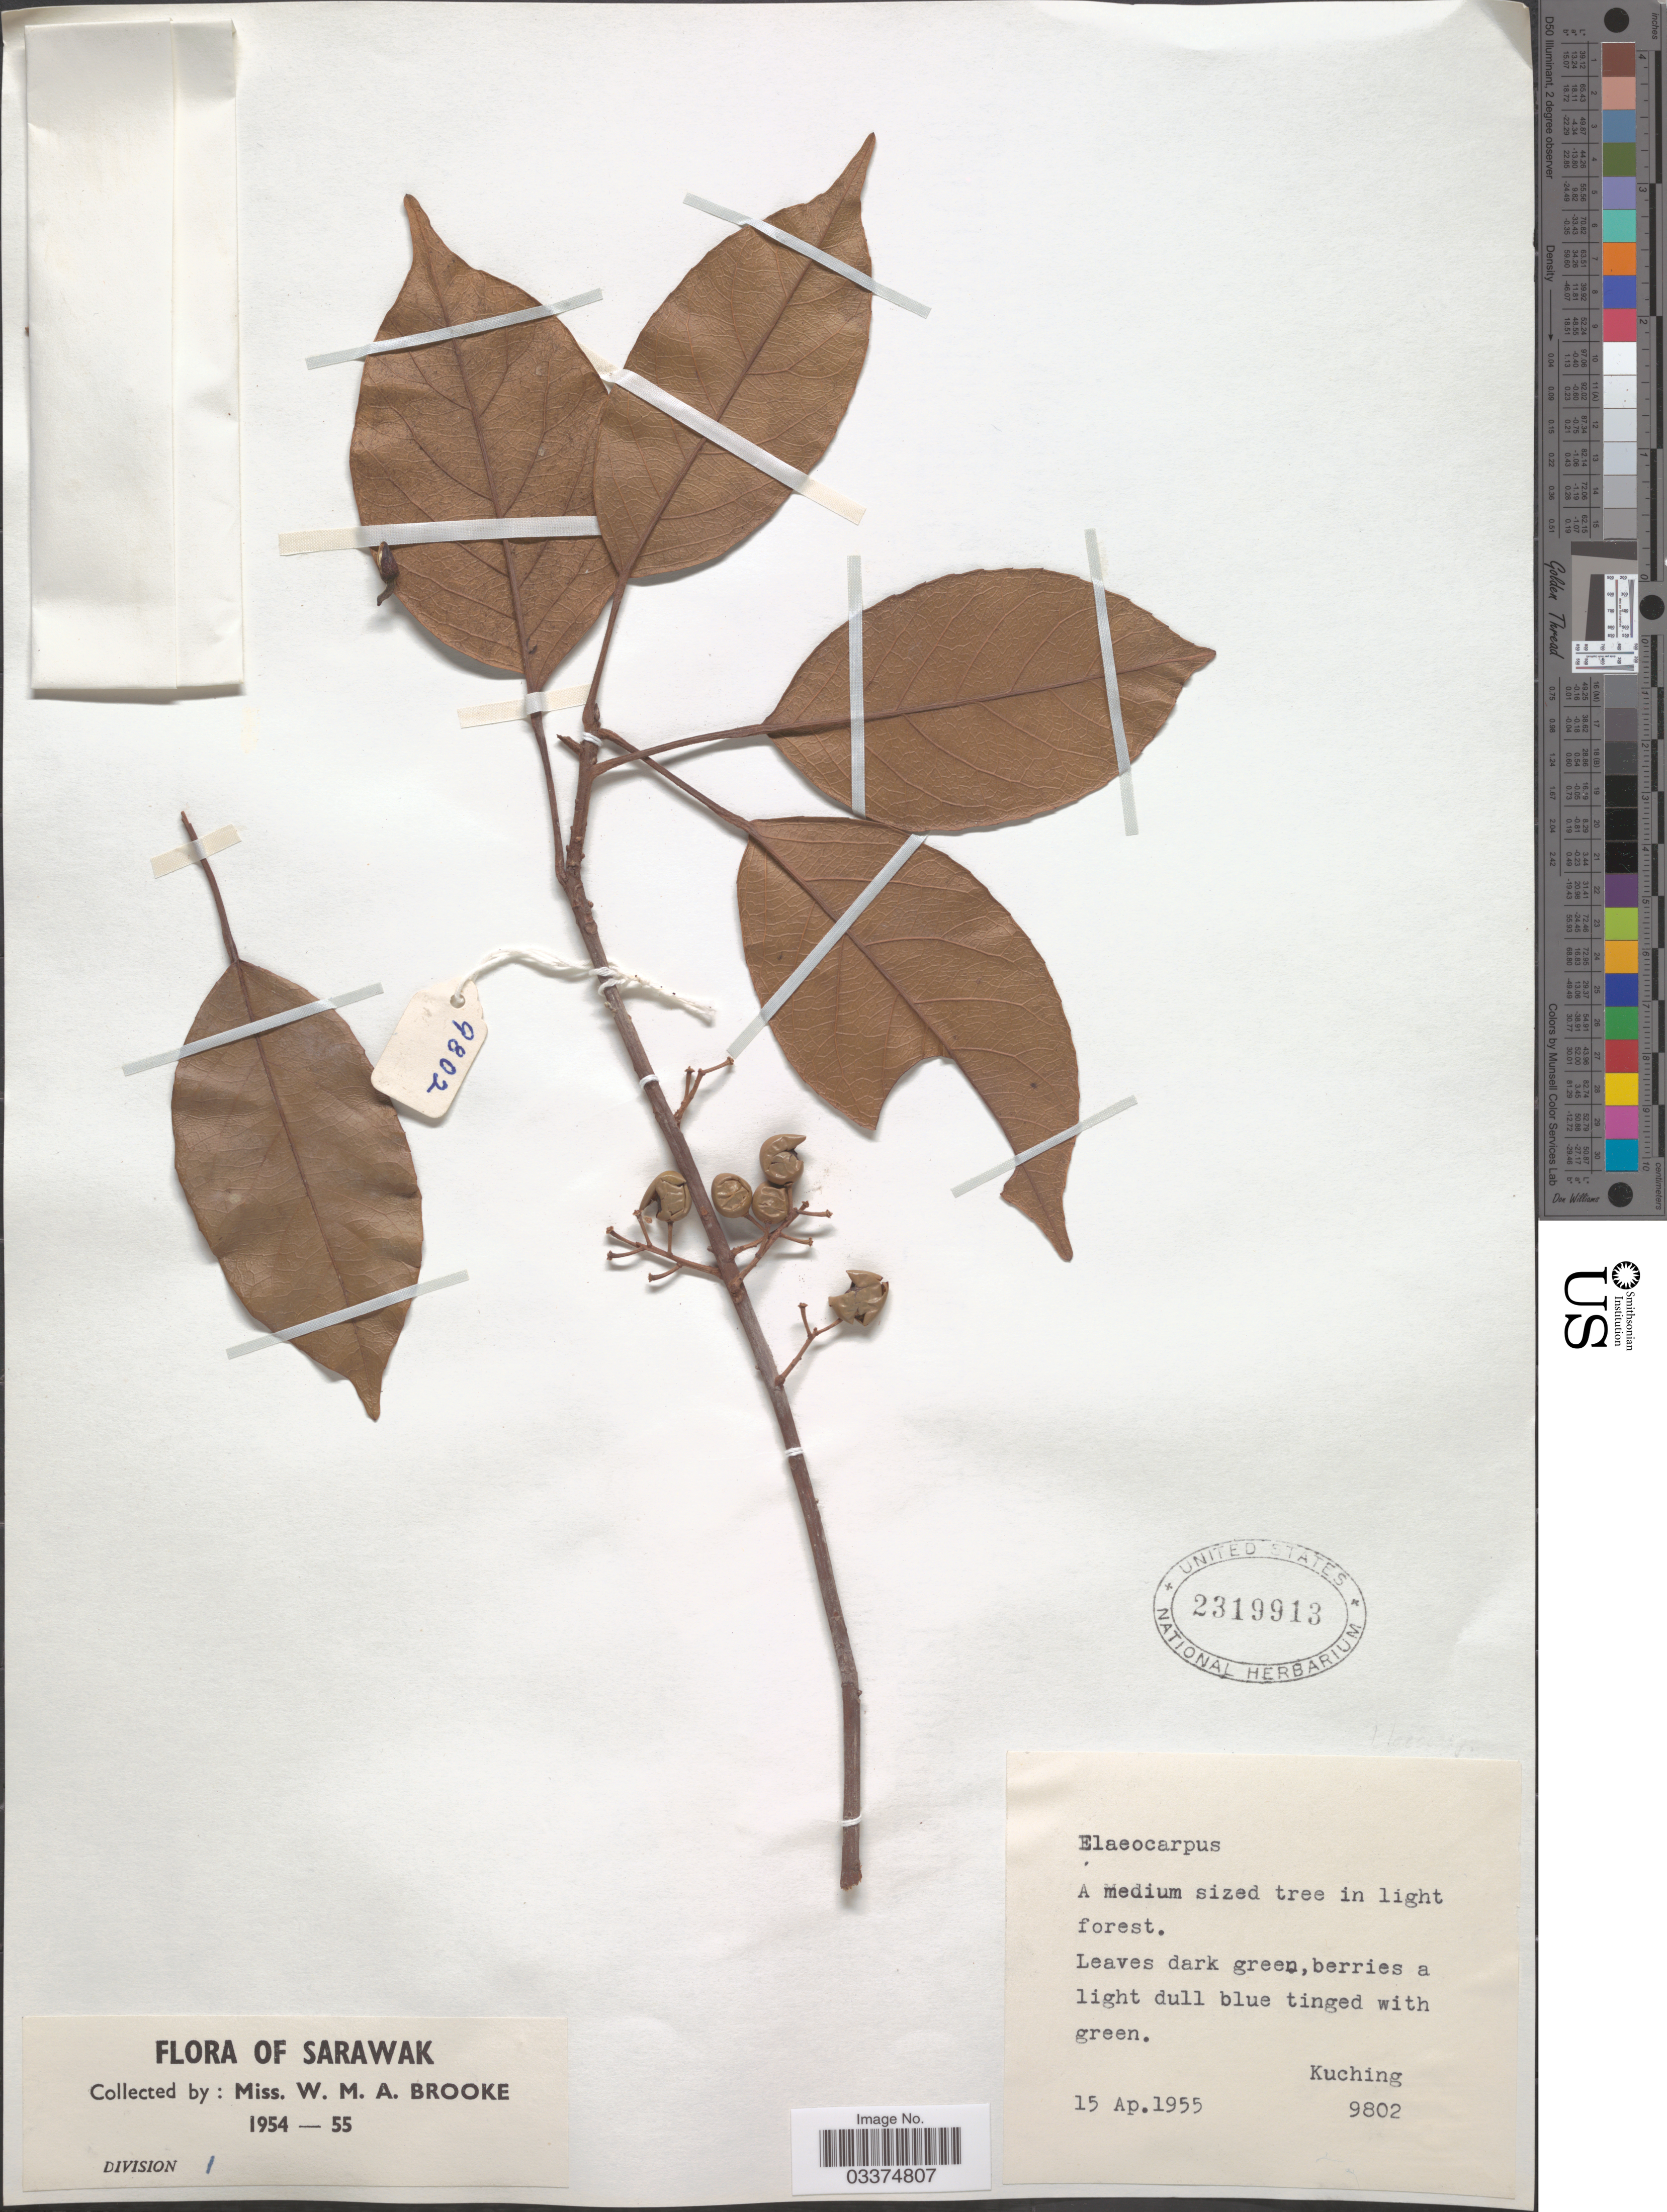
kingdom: Plantae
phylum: Tracheophyta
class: Magnoliopsida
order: Oxalidales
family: Elaeocarpaceae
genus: Elaeocarpus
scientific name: Elaeocarpus sp.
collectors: W. Brooke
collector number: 9802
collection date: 1955-04-15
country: Malaysia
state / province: Sarawak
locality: Division 1. [unsure placement] Kuching.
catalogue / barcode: US 2319913